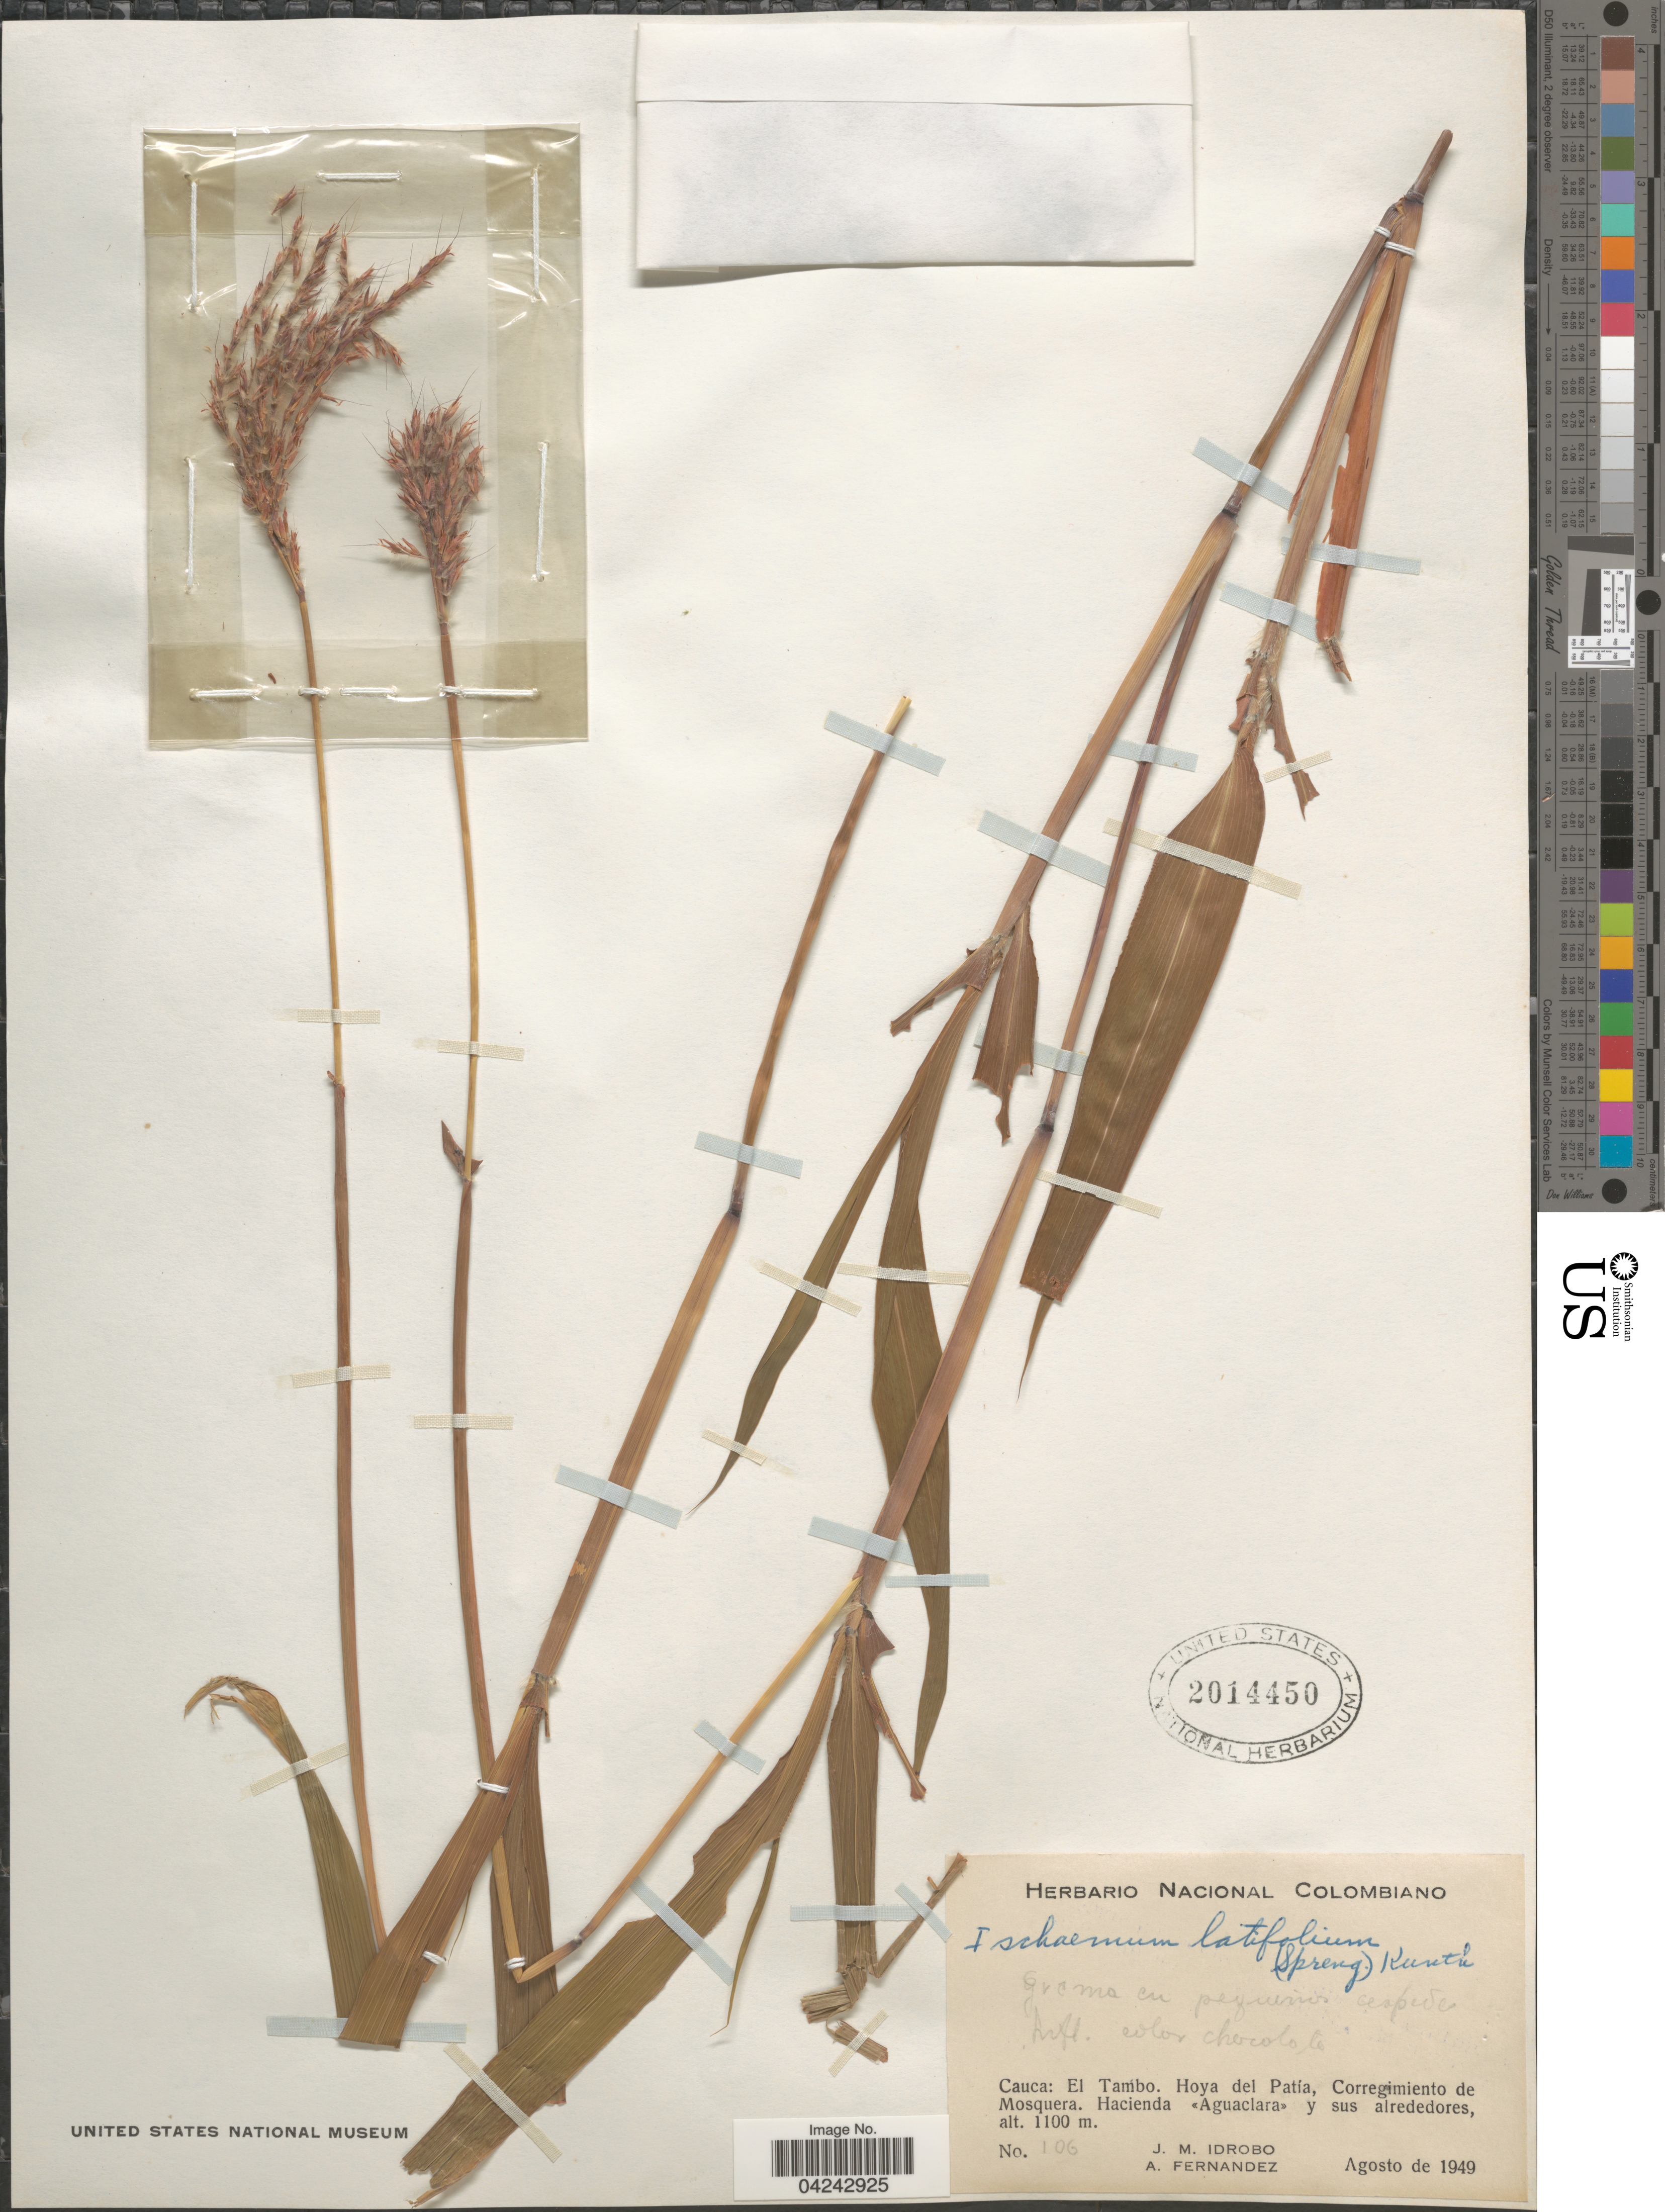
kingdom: Plantae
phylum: Tracheophyta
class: Liliopsida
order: Poales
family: Poaceae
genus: Ischaemum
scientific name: Ischaemum latifolium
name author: (Spreng.) Kunth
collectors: J. M. Idrobo & A. Fernandez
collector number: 106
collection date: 1949-08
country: Colombia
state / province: Cauca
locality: El Tambo. Hoya del Patía, Corregimiento de Mosquera. Hacienda <Aguaclara> y sus alrededores.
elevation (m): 1100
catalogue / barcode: US 2014450